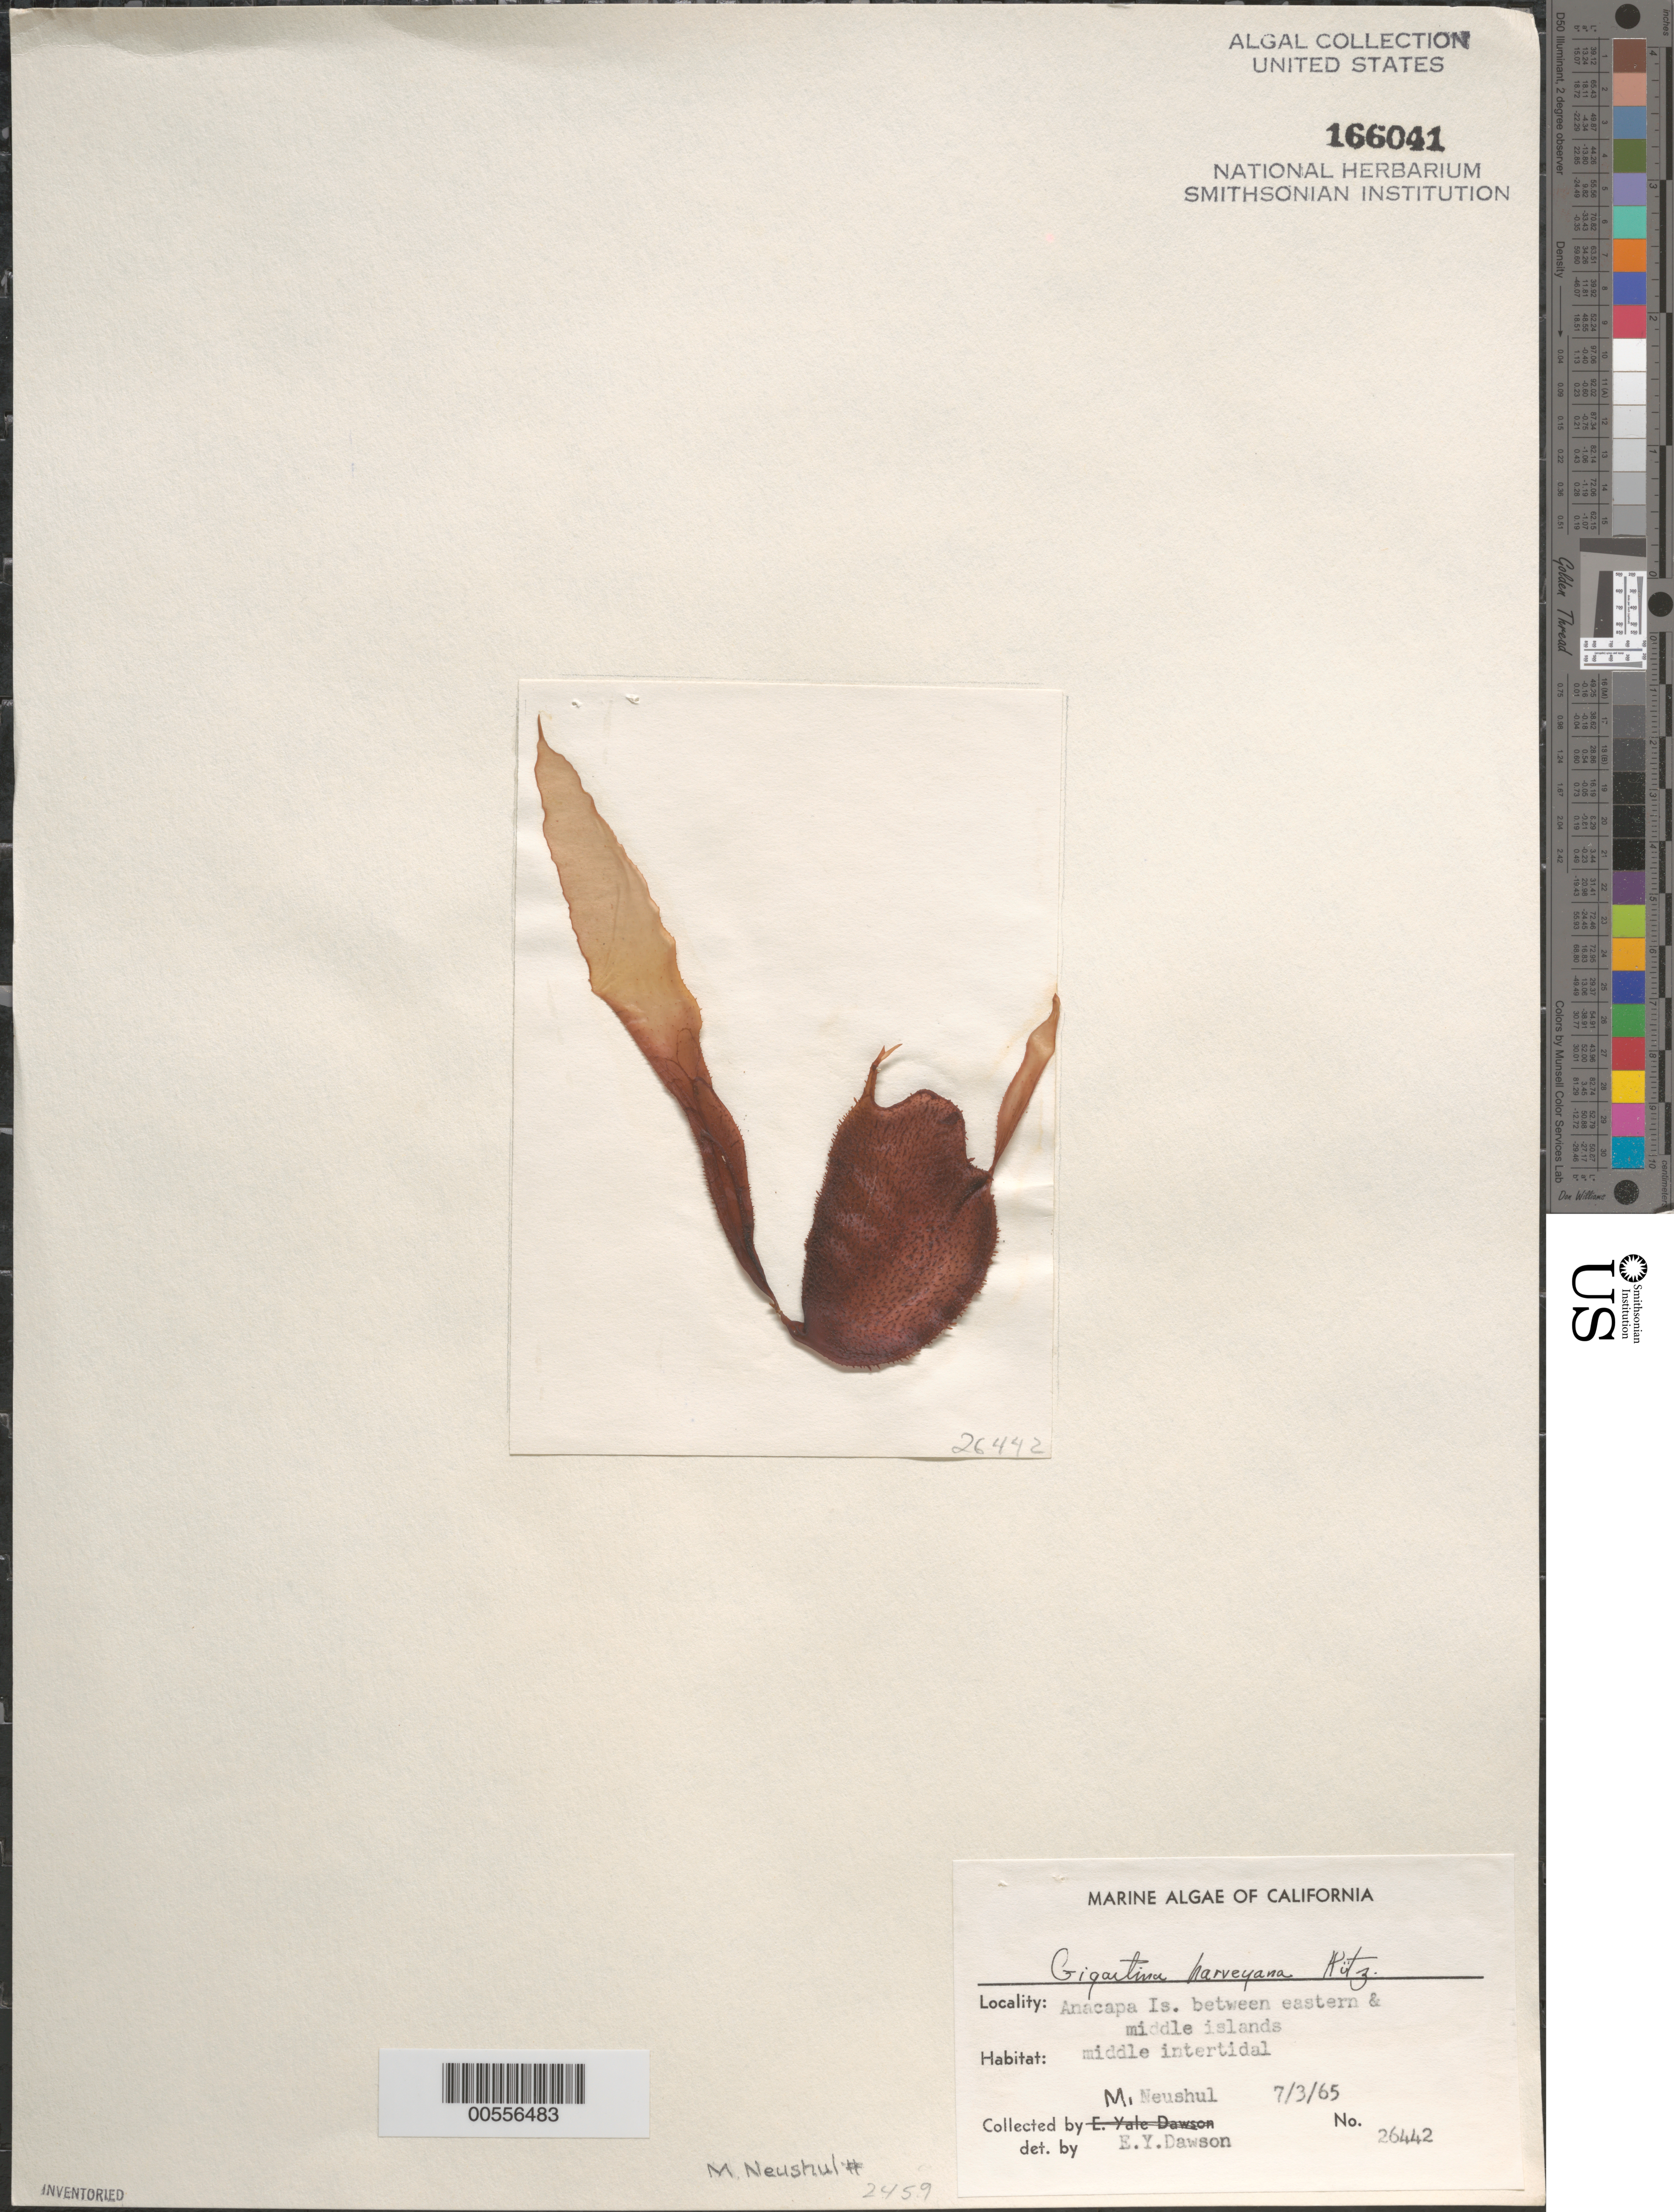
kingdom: Plantae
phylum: Rhodophyta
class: Florideophyceae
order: Gigartinales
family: Gigartinaceae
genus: Chondracanthus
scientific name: Chondracanthus harveyanus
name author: (Kütz.) Guiry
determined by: Algae name updating Project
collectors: M. Neushul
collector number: Neushul 2459 & EYD 26442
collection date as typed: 03 Jul 1965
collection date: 1965-07-03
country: United States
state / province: California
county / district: Ventura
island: Anacapa Island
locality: Between eastern and middle islands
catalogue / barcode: US 166041